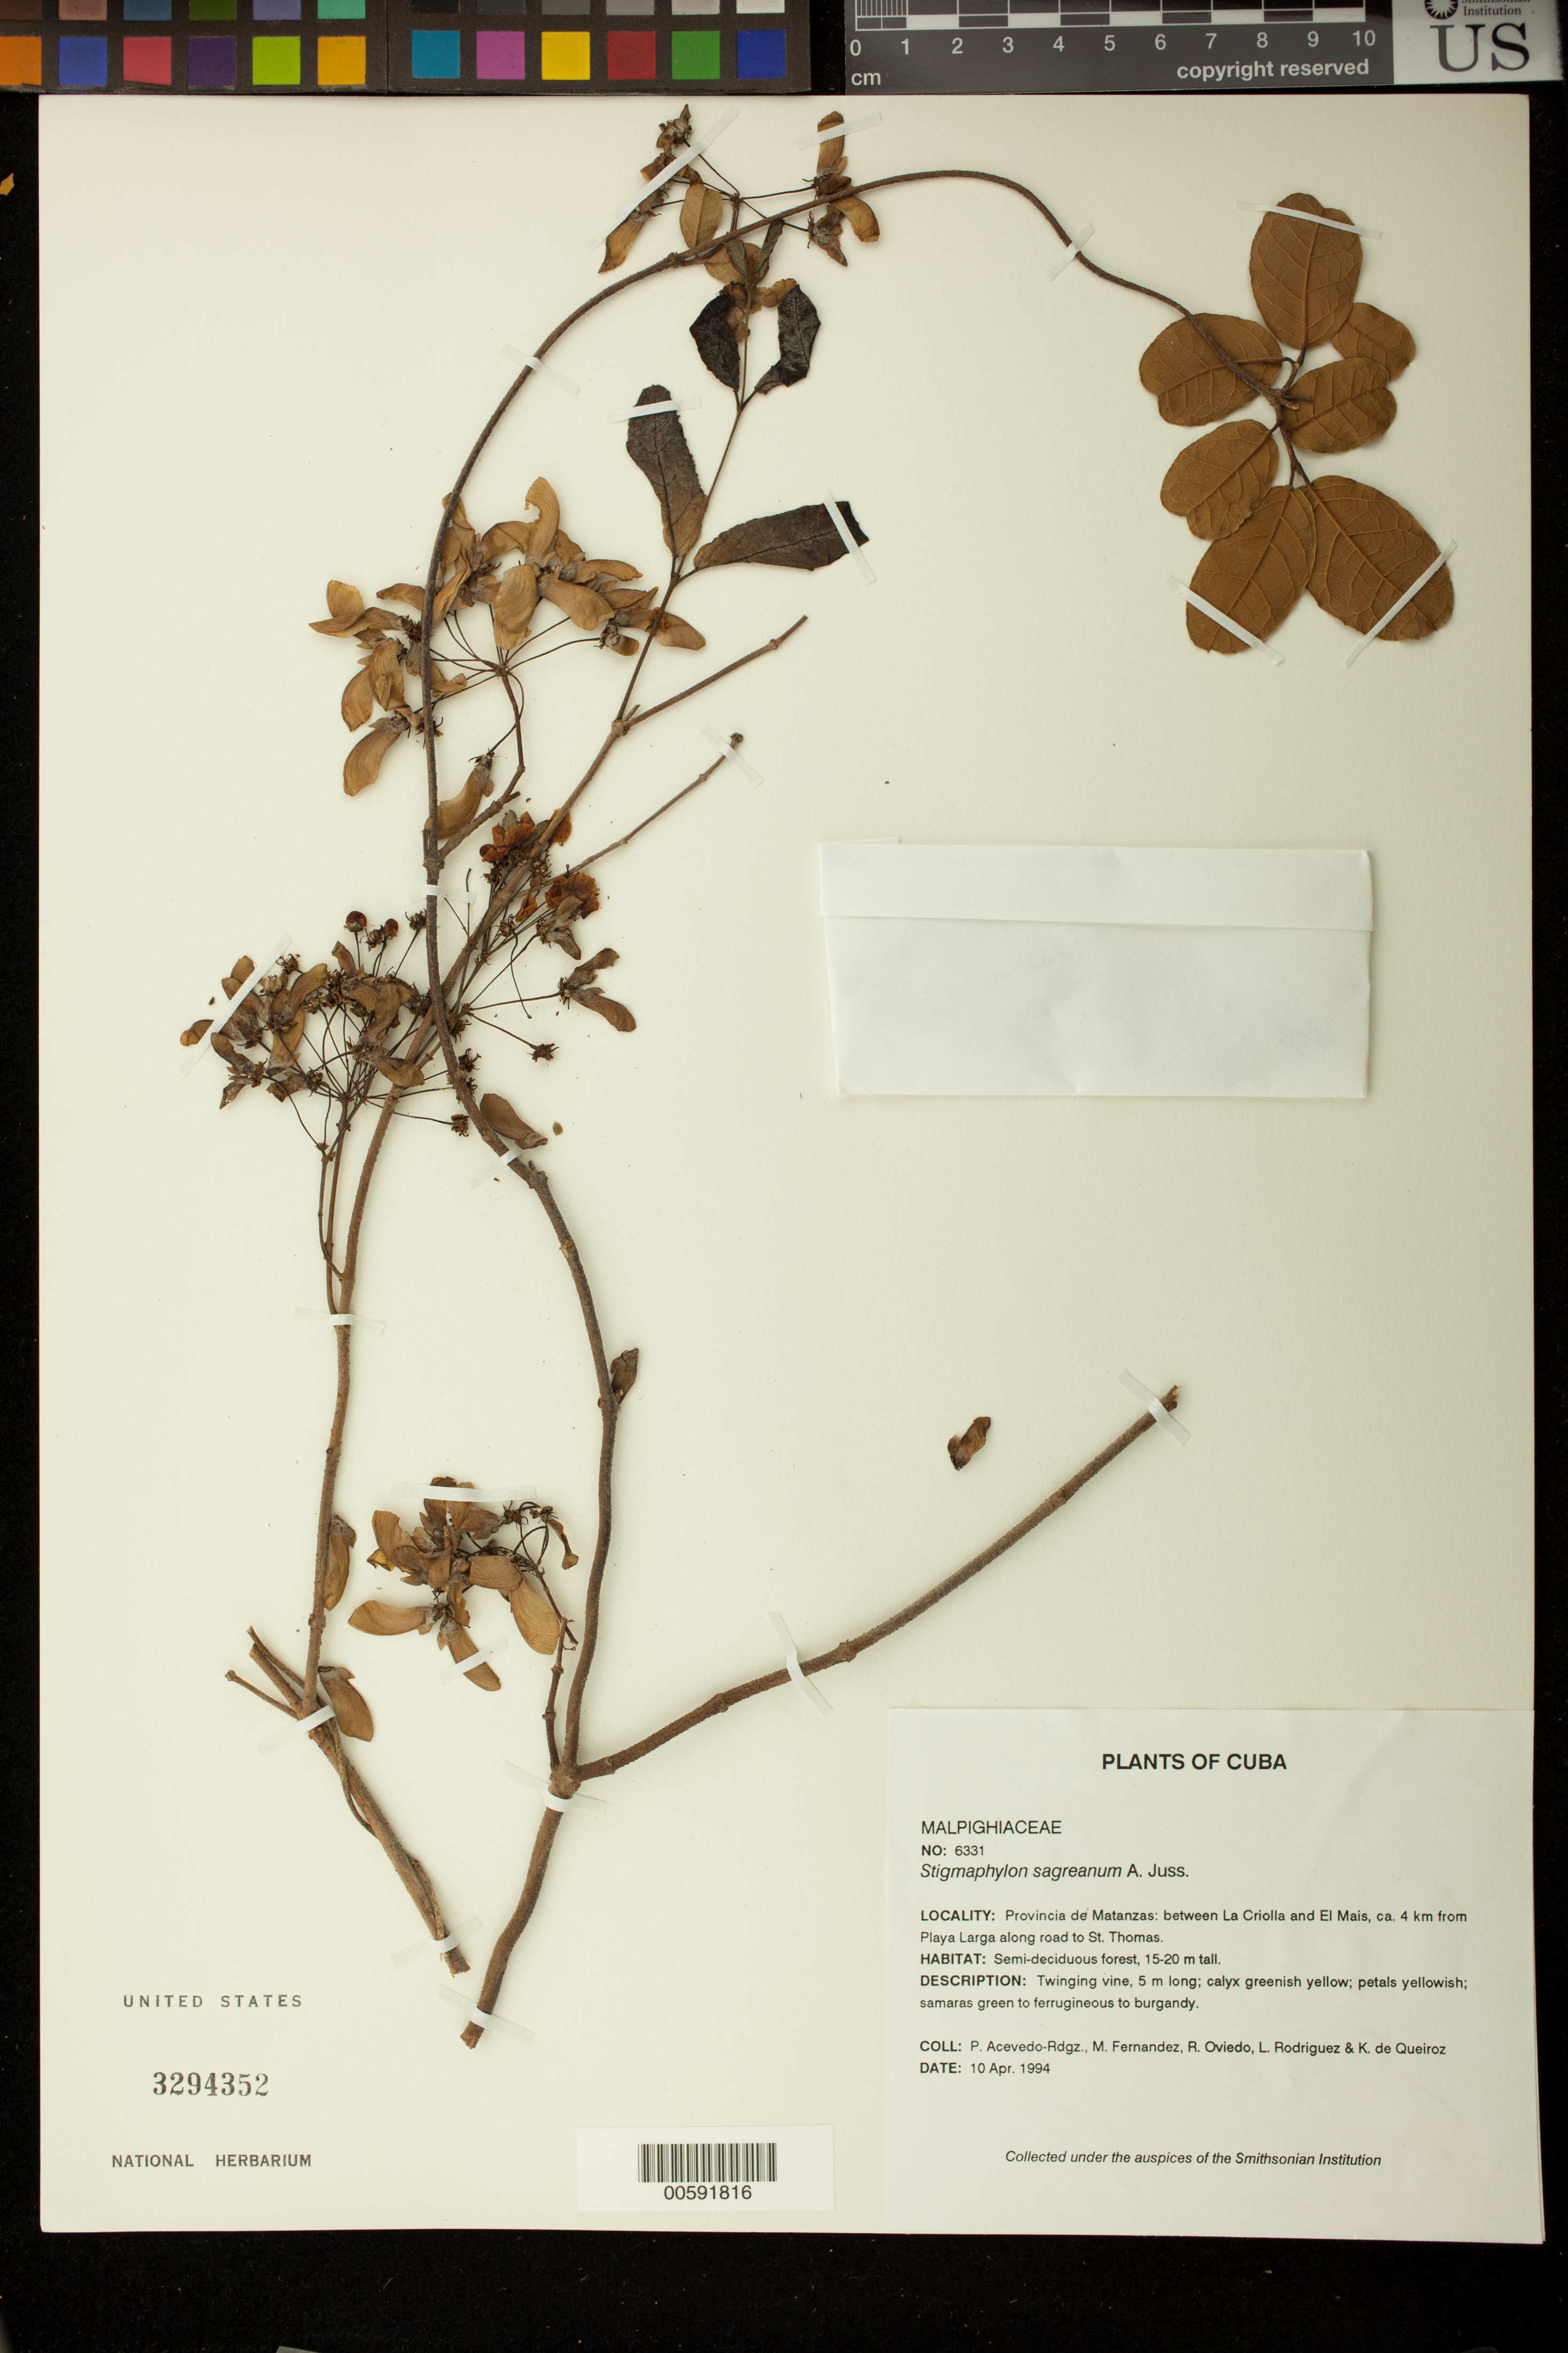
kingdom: Plantae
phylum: Tracheophyta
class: Magnoliopsida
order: Malpighiales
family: Malpighiaceae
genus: Stigmaphyllon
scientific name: Stigmaphyllon sagraeanum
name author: Juss.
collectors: P. Acevedo-Rodr., M. Fernández, R. Oviedo, L. Rodriguez & K. De Queiroz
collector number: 6331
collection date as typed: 10 Apr 1994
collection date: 1994-04-10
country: Cuba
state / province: Matanzas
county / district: Municipio de Ciénaga de Zapata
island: Cuba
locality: Provincia de Matanzas: between La Criolla and El Mais, ca 4 km from Playa Larga along road to St Thomas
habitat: Semi-deciduous forest, 15-20 m tall.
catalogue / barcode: US 3294352